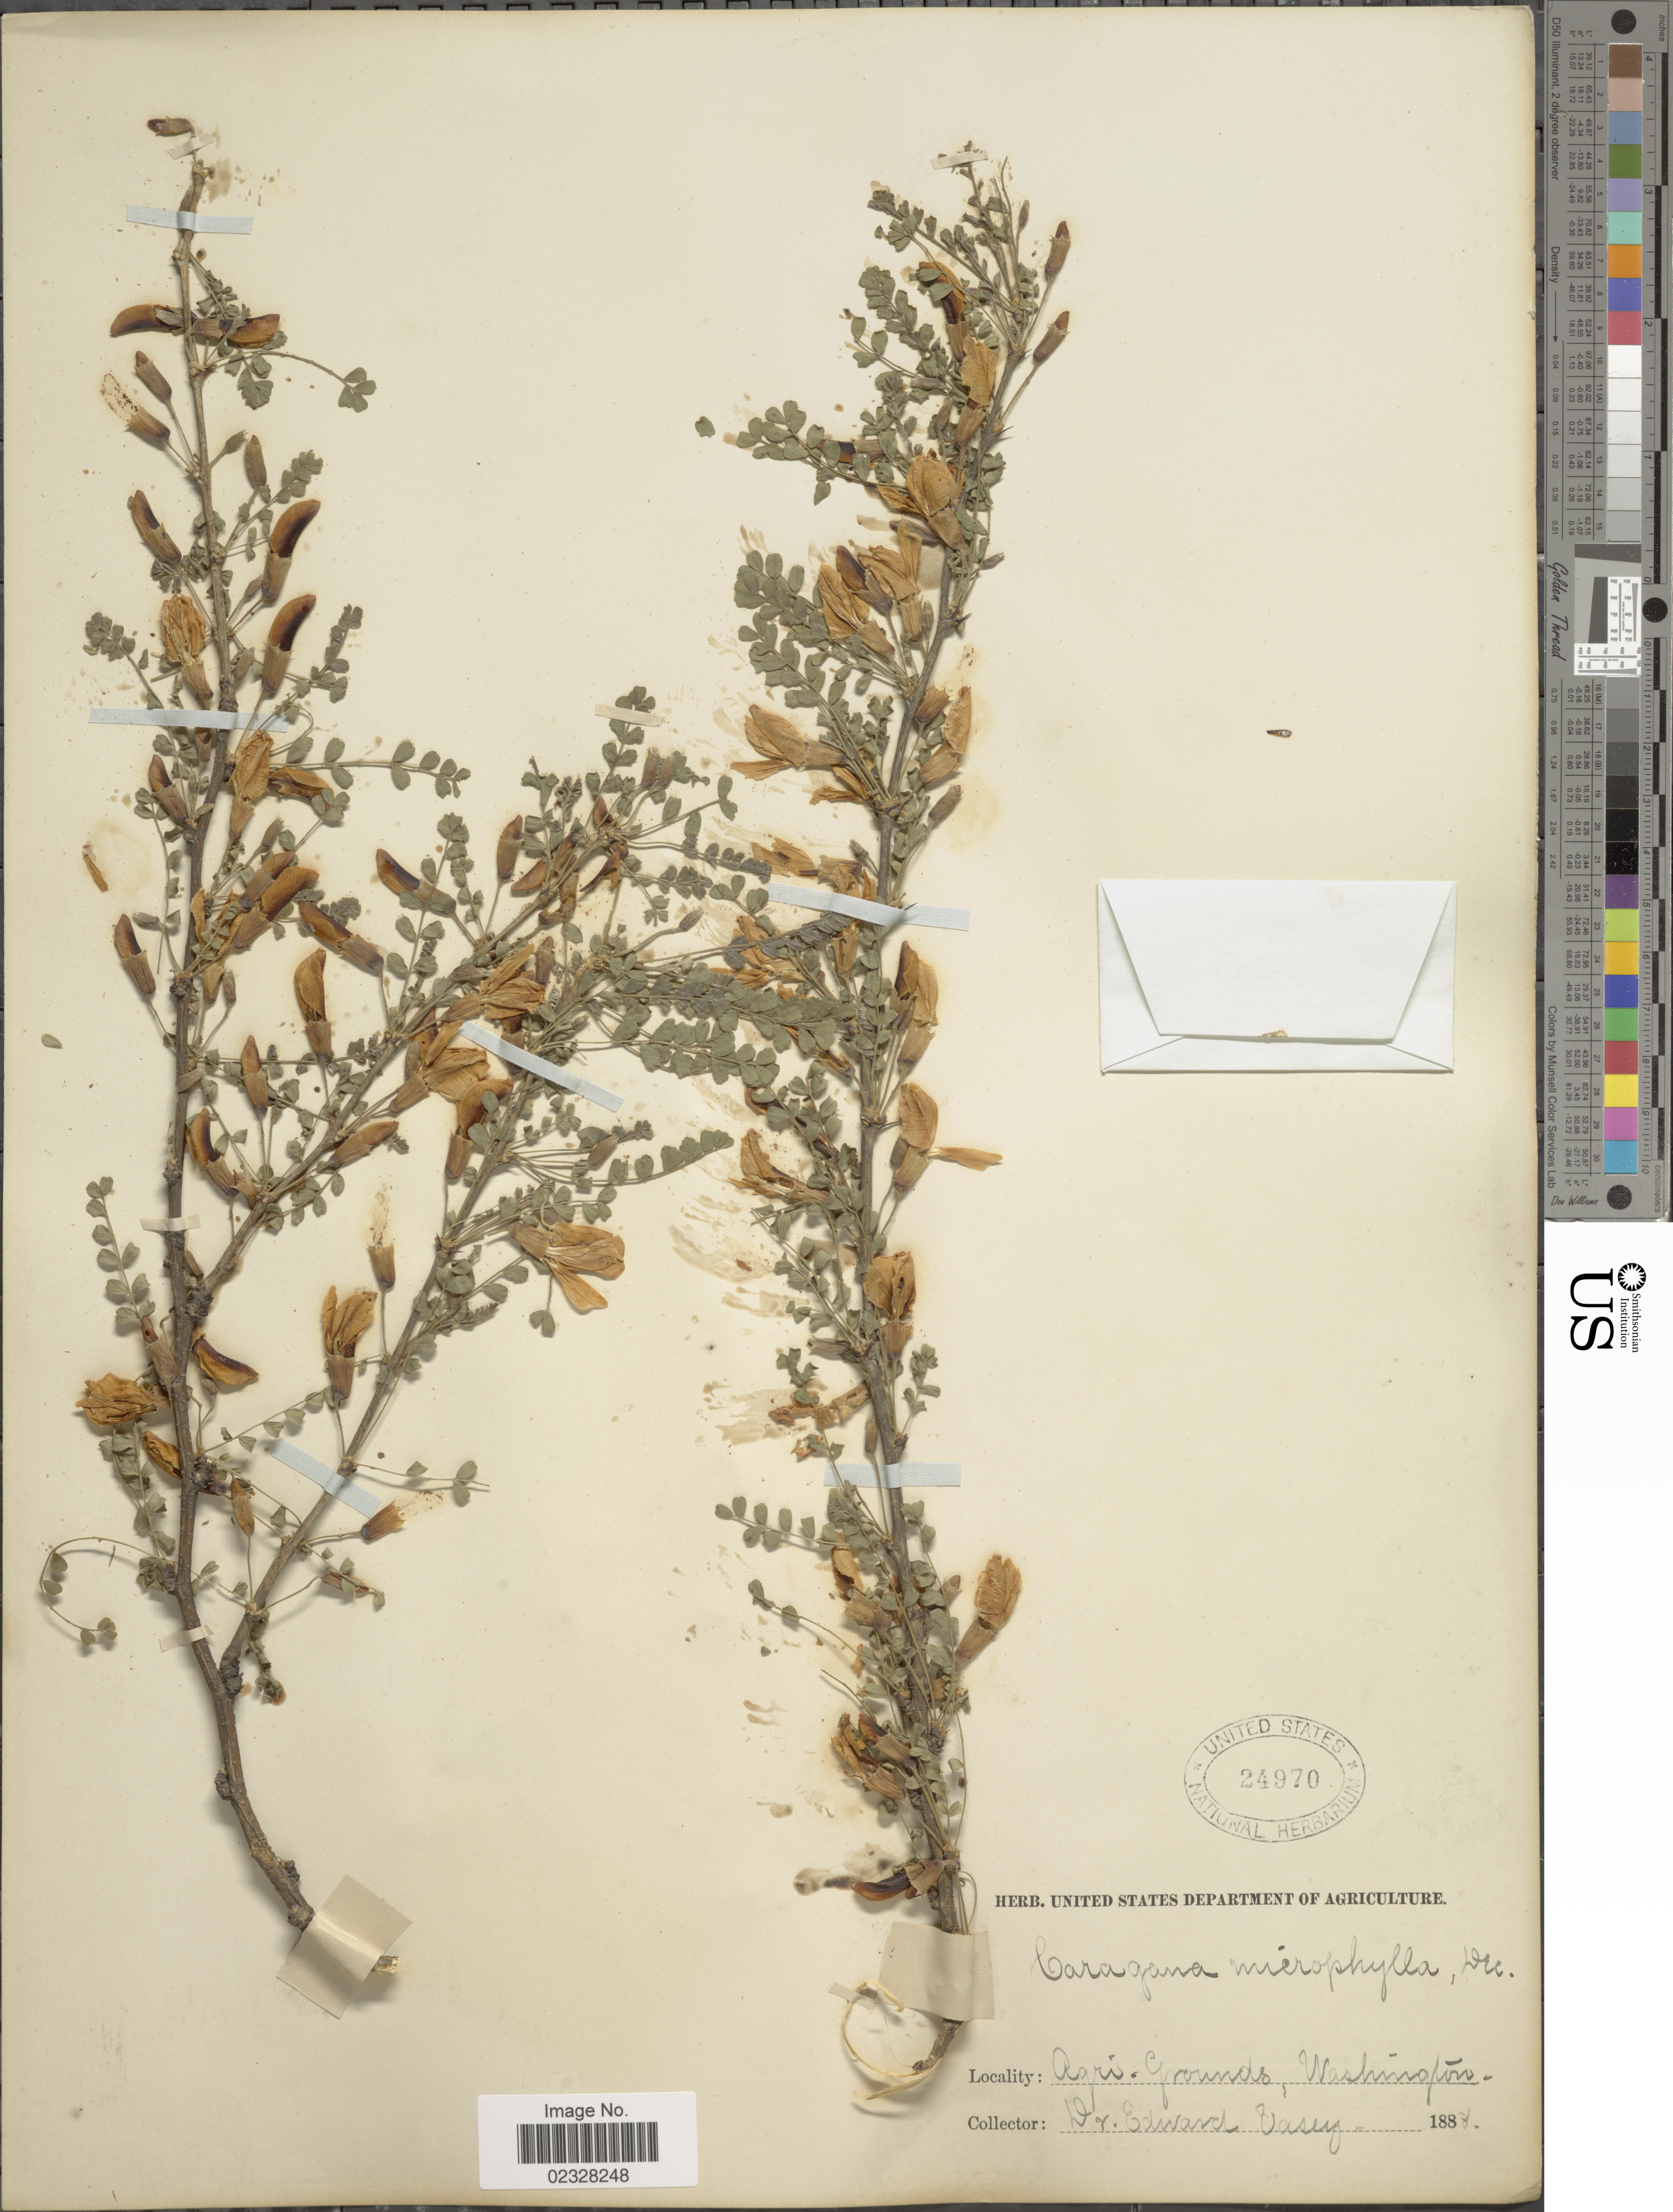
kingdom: Plantae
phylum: Tracheophyta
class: Magnoliopsida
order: Fabales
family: Fabaceae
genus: Caragana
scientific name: Caragana microphylla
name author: Lam.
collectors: E. Vasey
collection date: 1888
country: United States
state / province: District of Columbia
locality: Agr. Grounds.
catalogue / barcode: US 24970